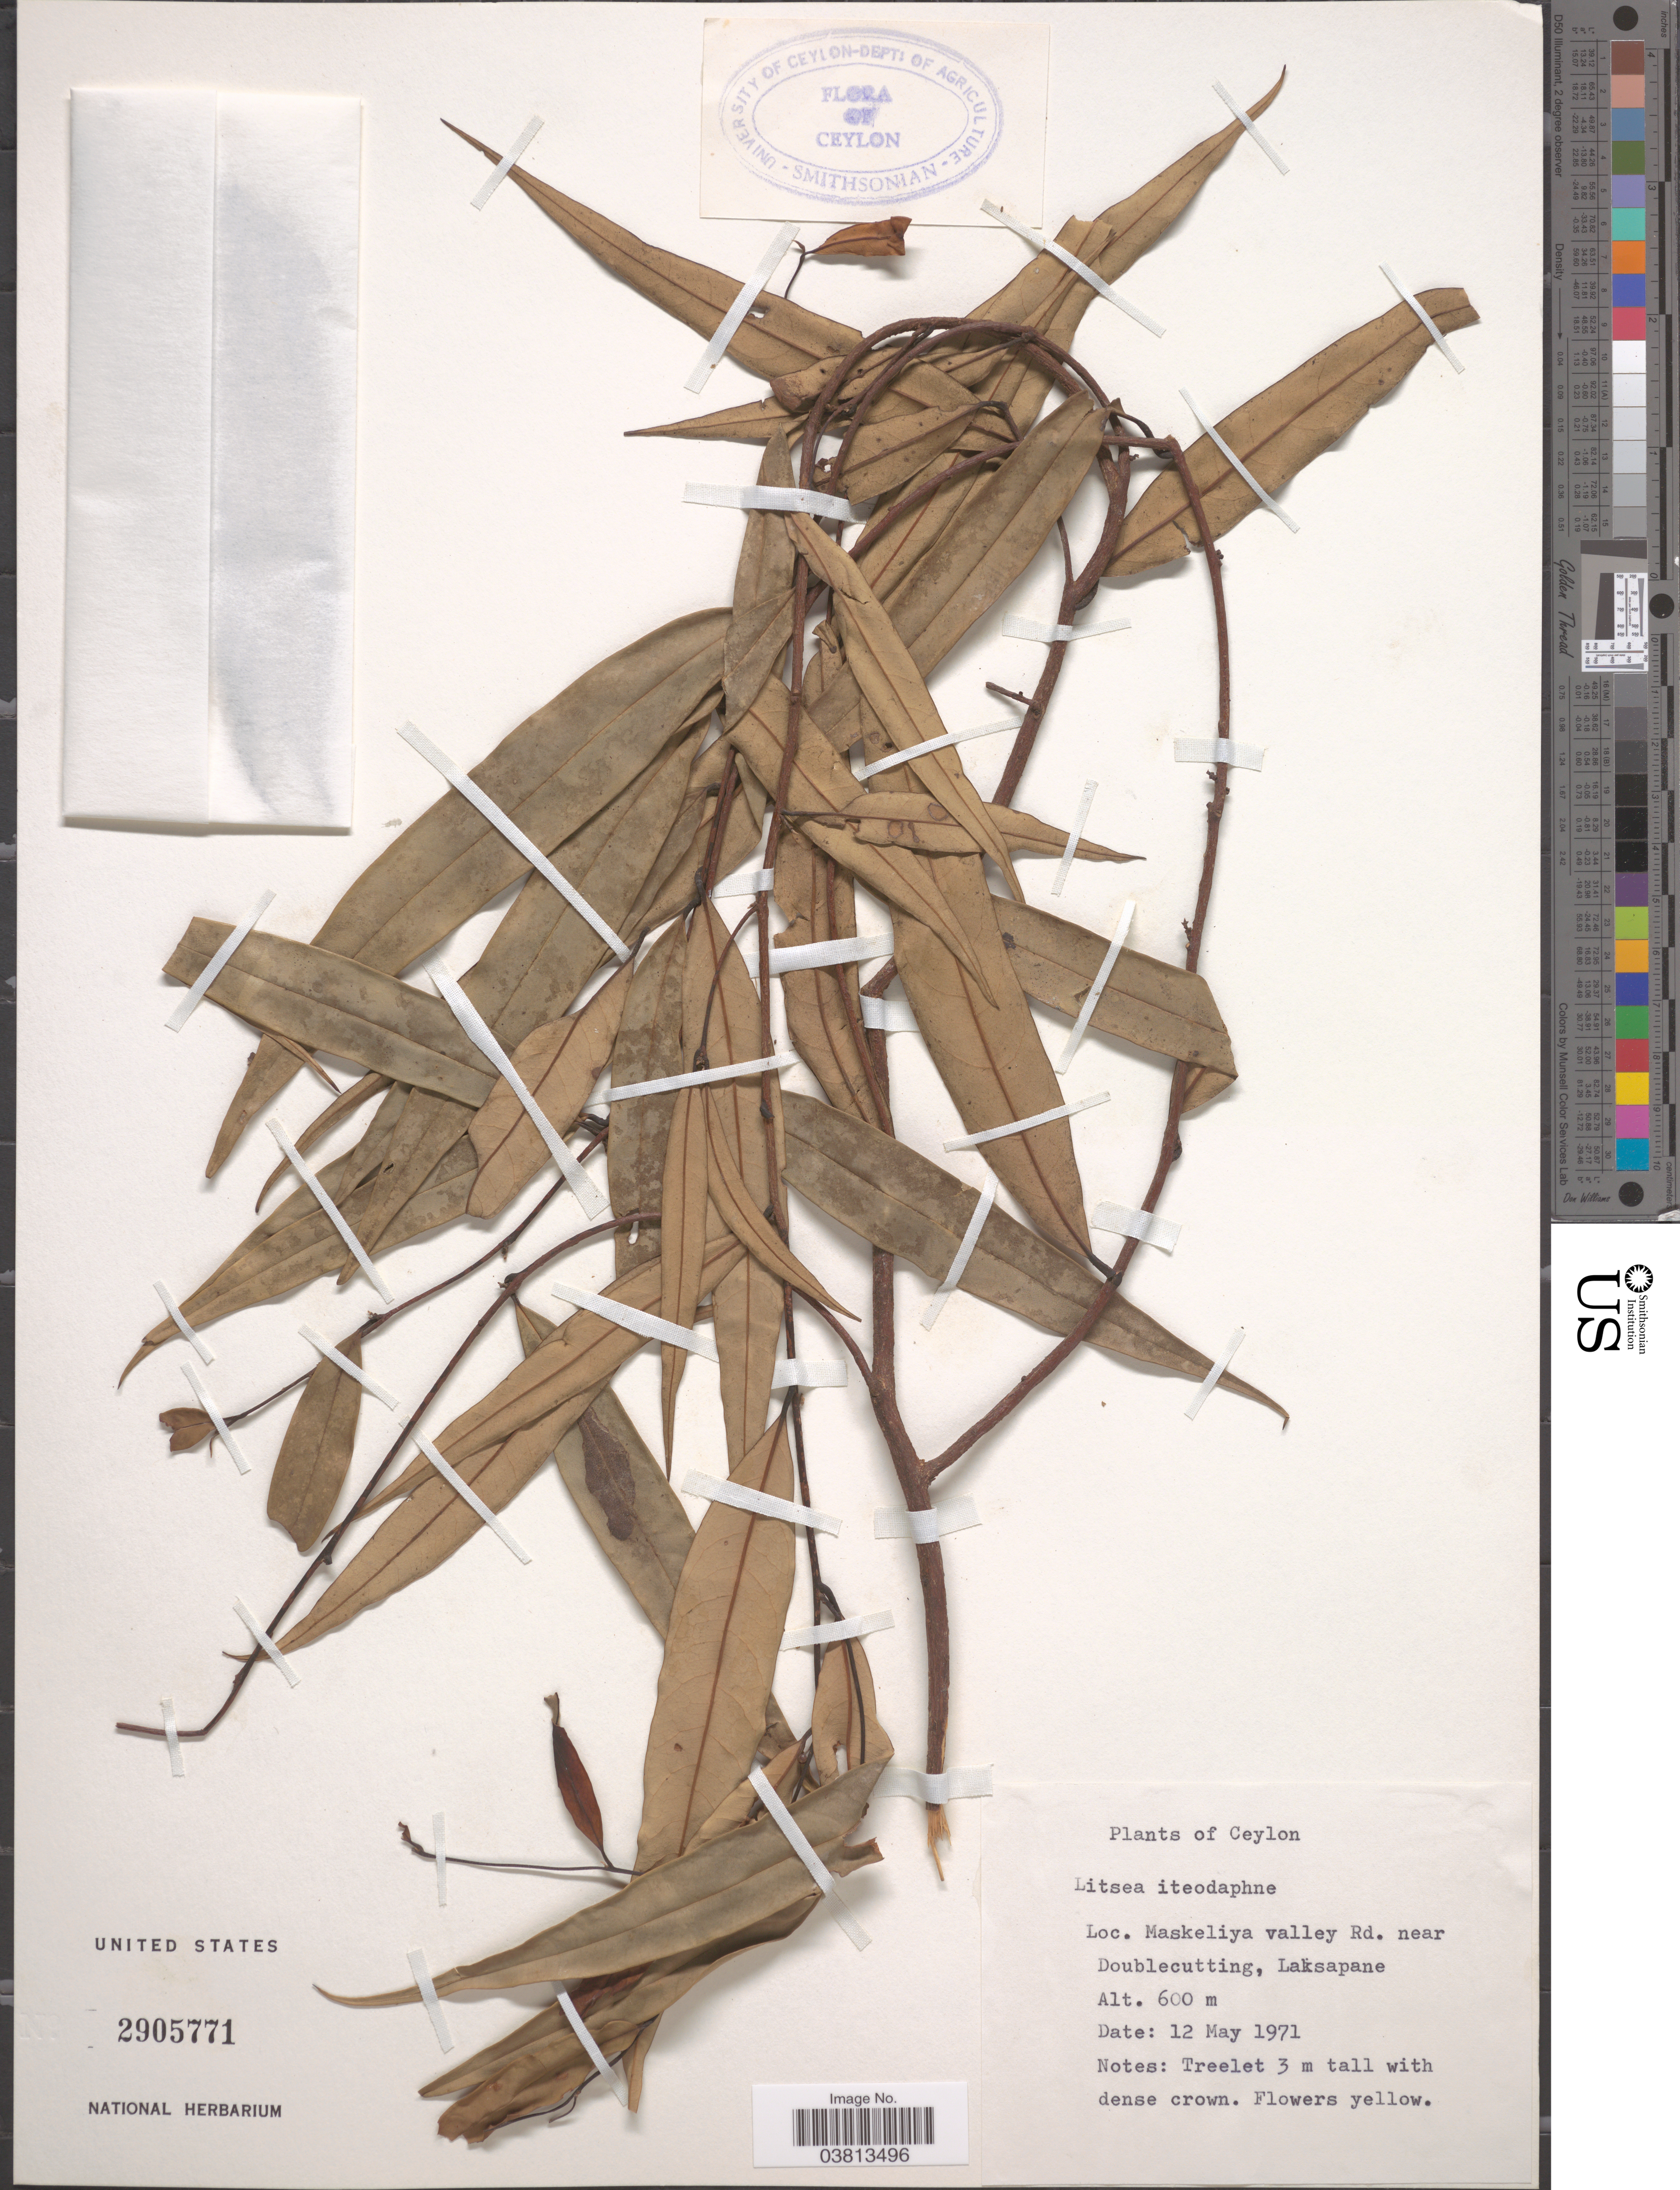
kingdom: Plantae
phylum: Tracheophyta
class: Magnoliopsida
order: Laurales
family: Lauraceae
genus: Litsea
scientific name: Litsea iteodaphne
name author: Hook. f.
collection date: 1971-05-12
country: Sri Lanka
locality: Ceylon. Maskeliya valley Rd. near Doublecutting, Laksapane.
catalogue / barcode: US 2905771